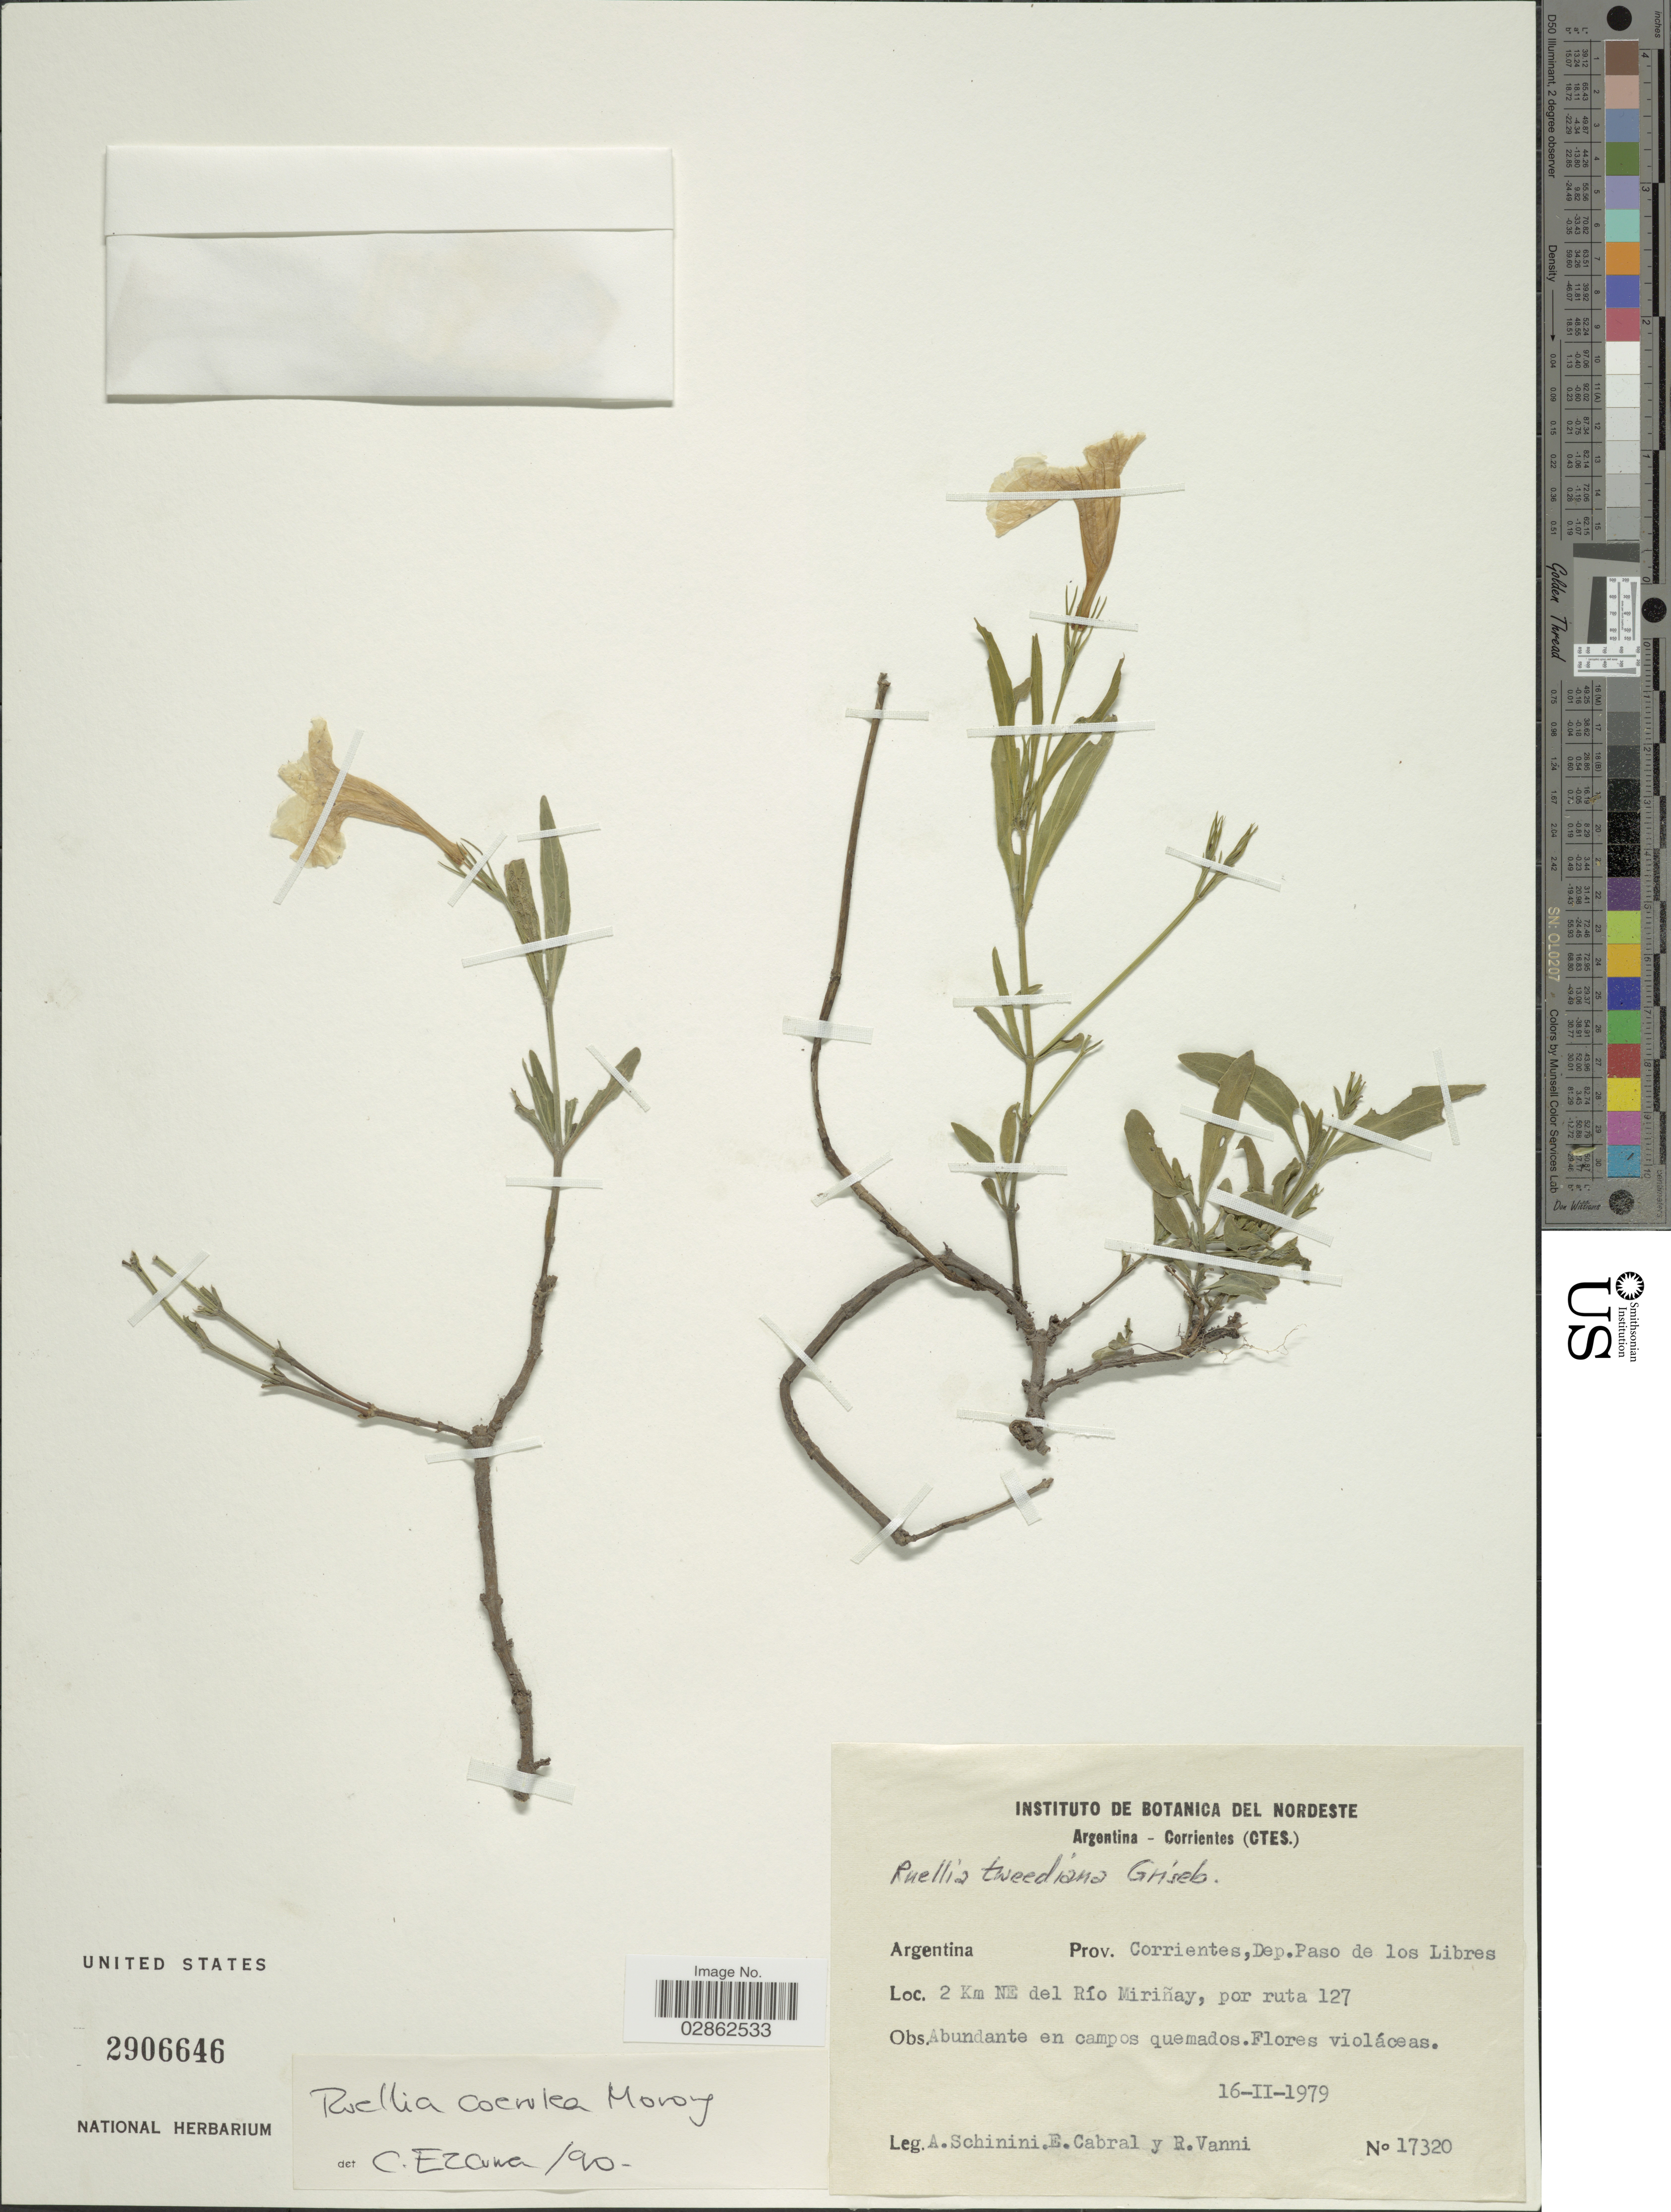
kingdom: Plantae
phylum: Tracheophyta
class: Magnoliopsida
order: Lamiales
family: Acanthaceae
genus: Ruellia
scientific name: Ruellia coerulea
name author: Morong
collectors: A. Schinini, E. Cabral & R. Vanni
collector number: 17320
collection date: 1979-02-16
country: Argentina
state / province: Corrientes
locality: Dep. Paso de los Libres. 2 km NE del Río Miriñay, por ruta 127.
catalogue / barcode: US 2906646